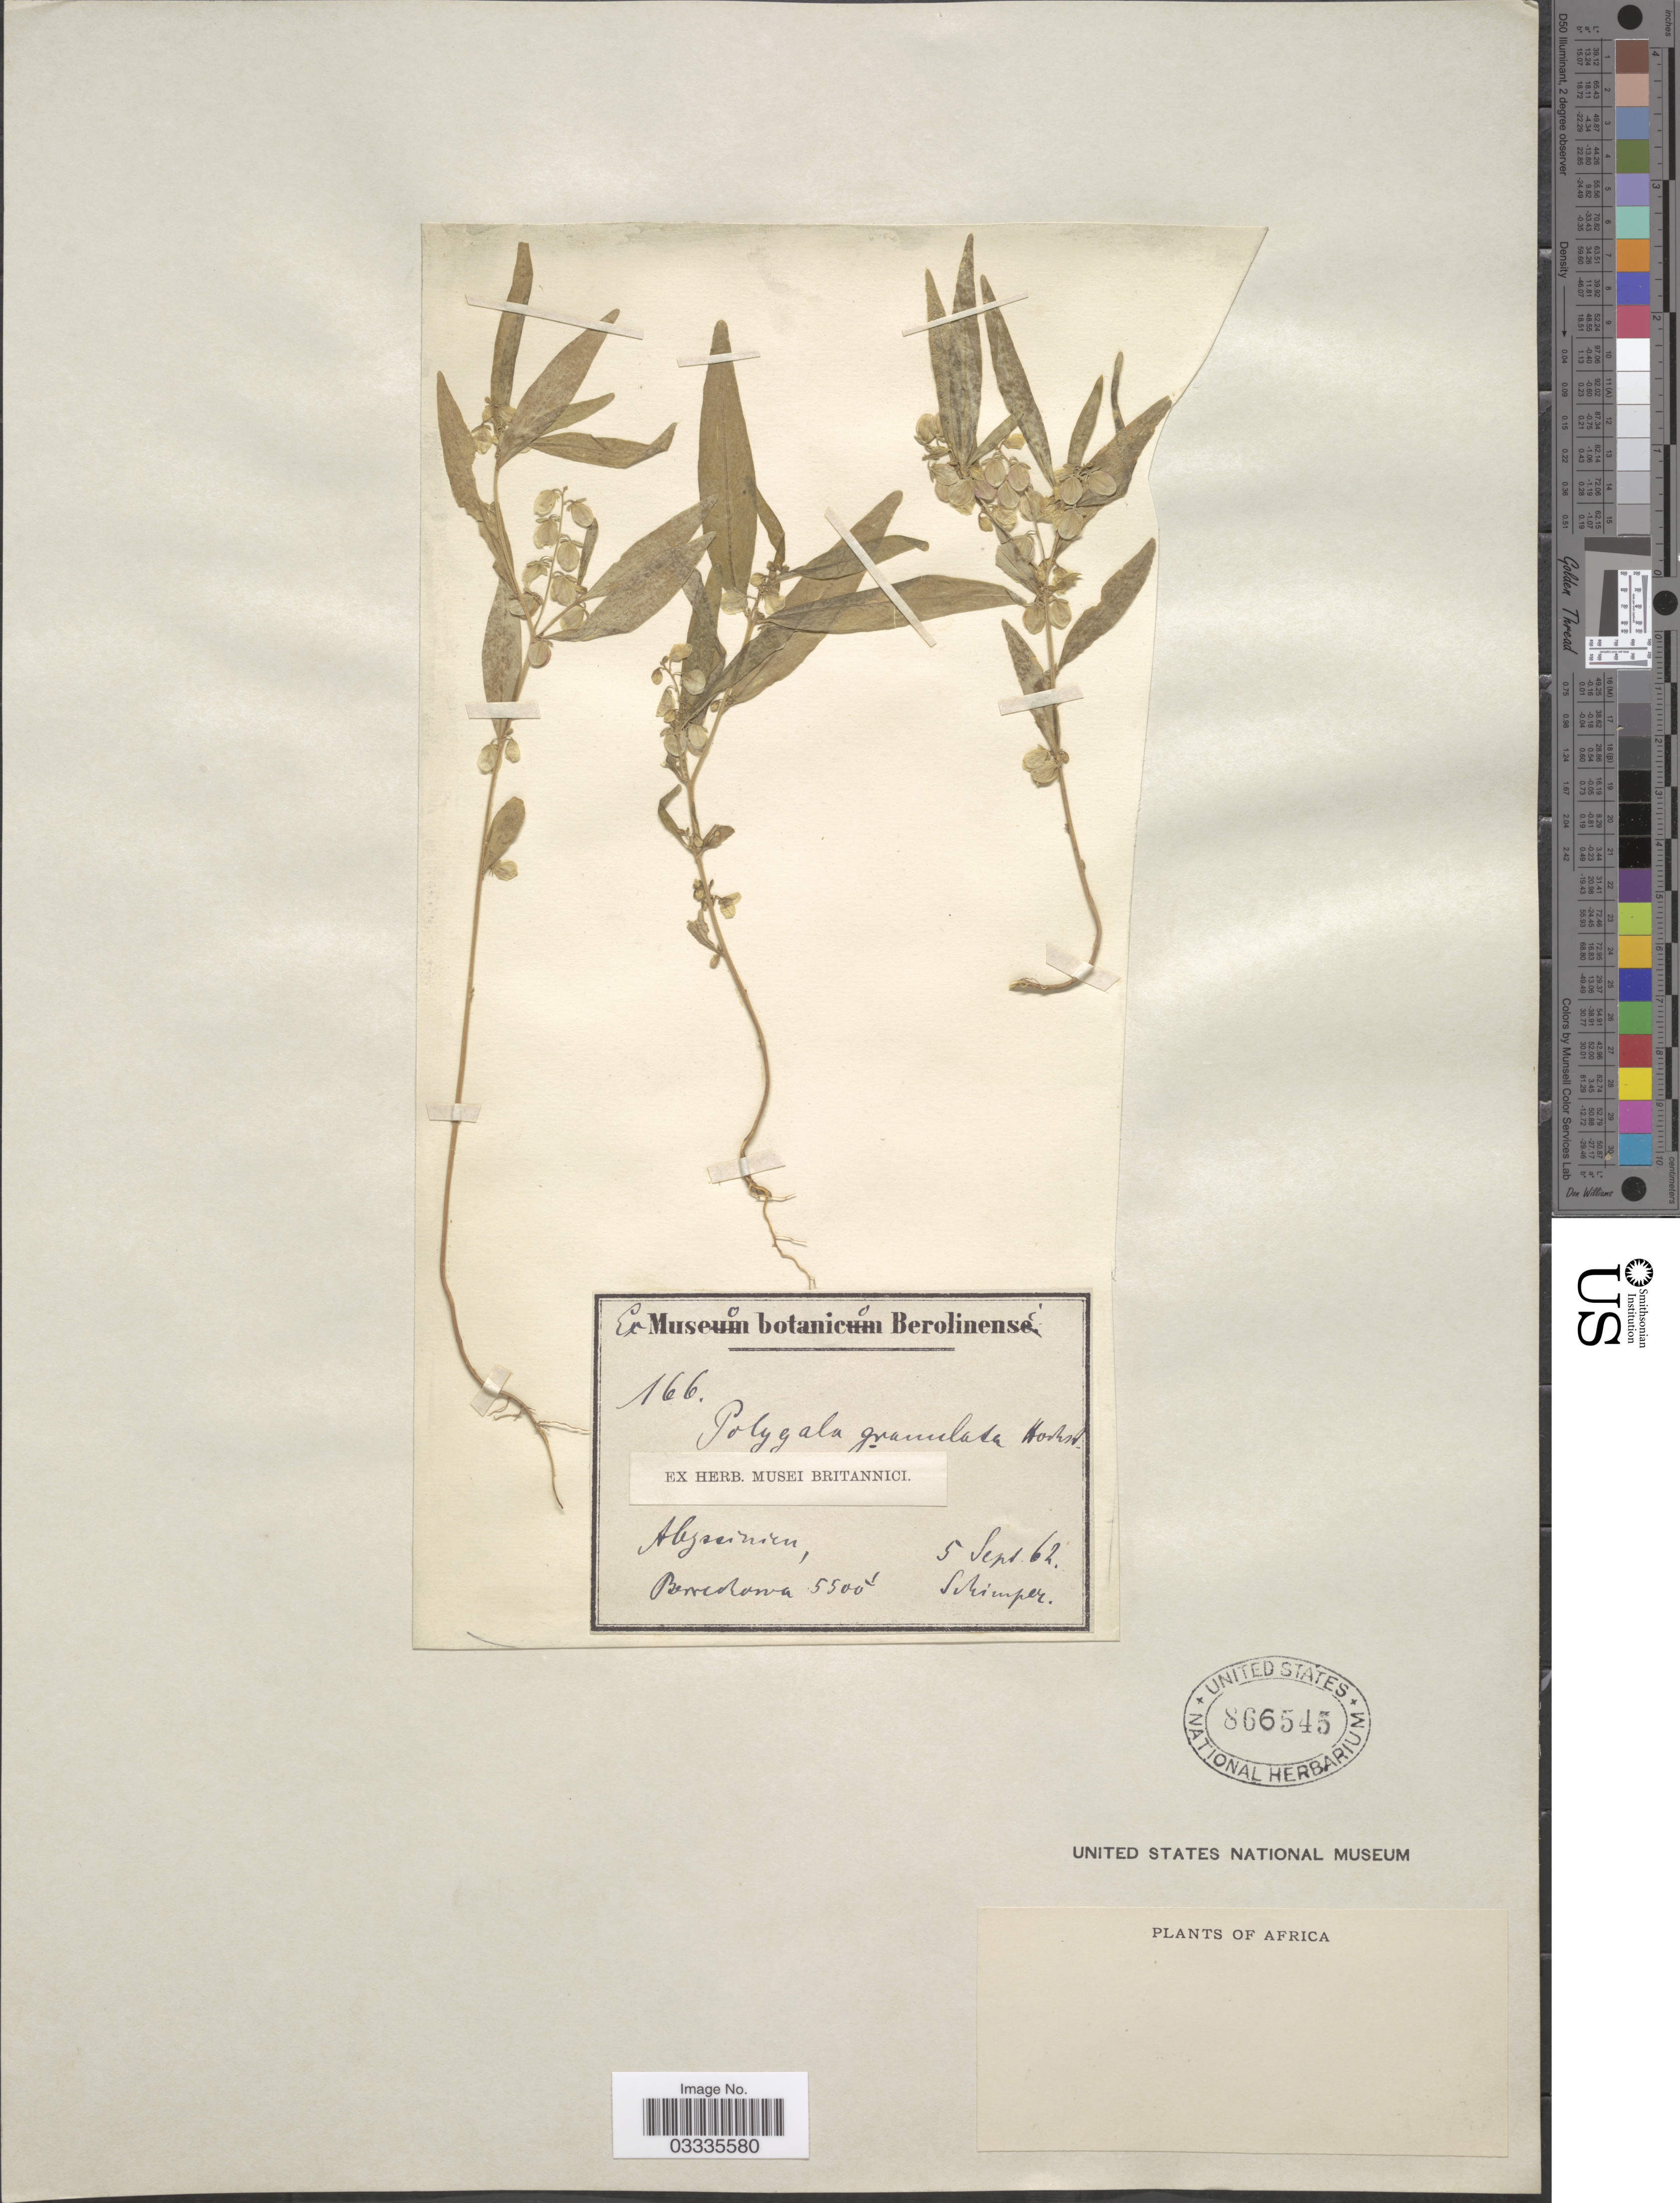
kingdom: Plantae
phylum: Tracheophyta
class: Magnoliopsida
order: Fabales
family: Polygalaceae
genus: Polygala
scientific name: Polygala granulata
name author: Hochst.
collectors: -. Schimper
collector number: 166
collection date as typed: Transcribed d/m/y: 5/9/62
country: Ethiopia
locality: Abyssinien Berrechowa.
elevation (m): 1676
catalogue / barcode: US 866545